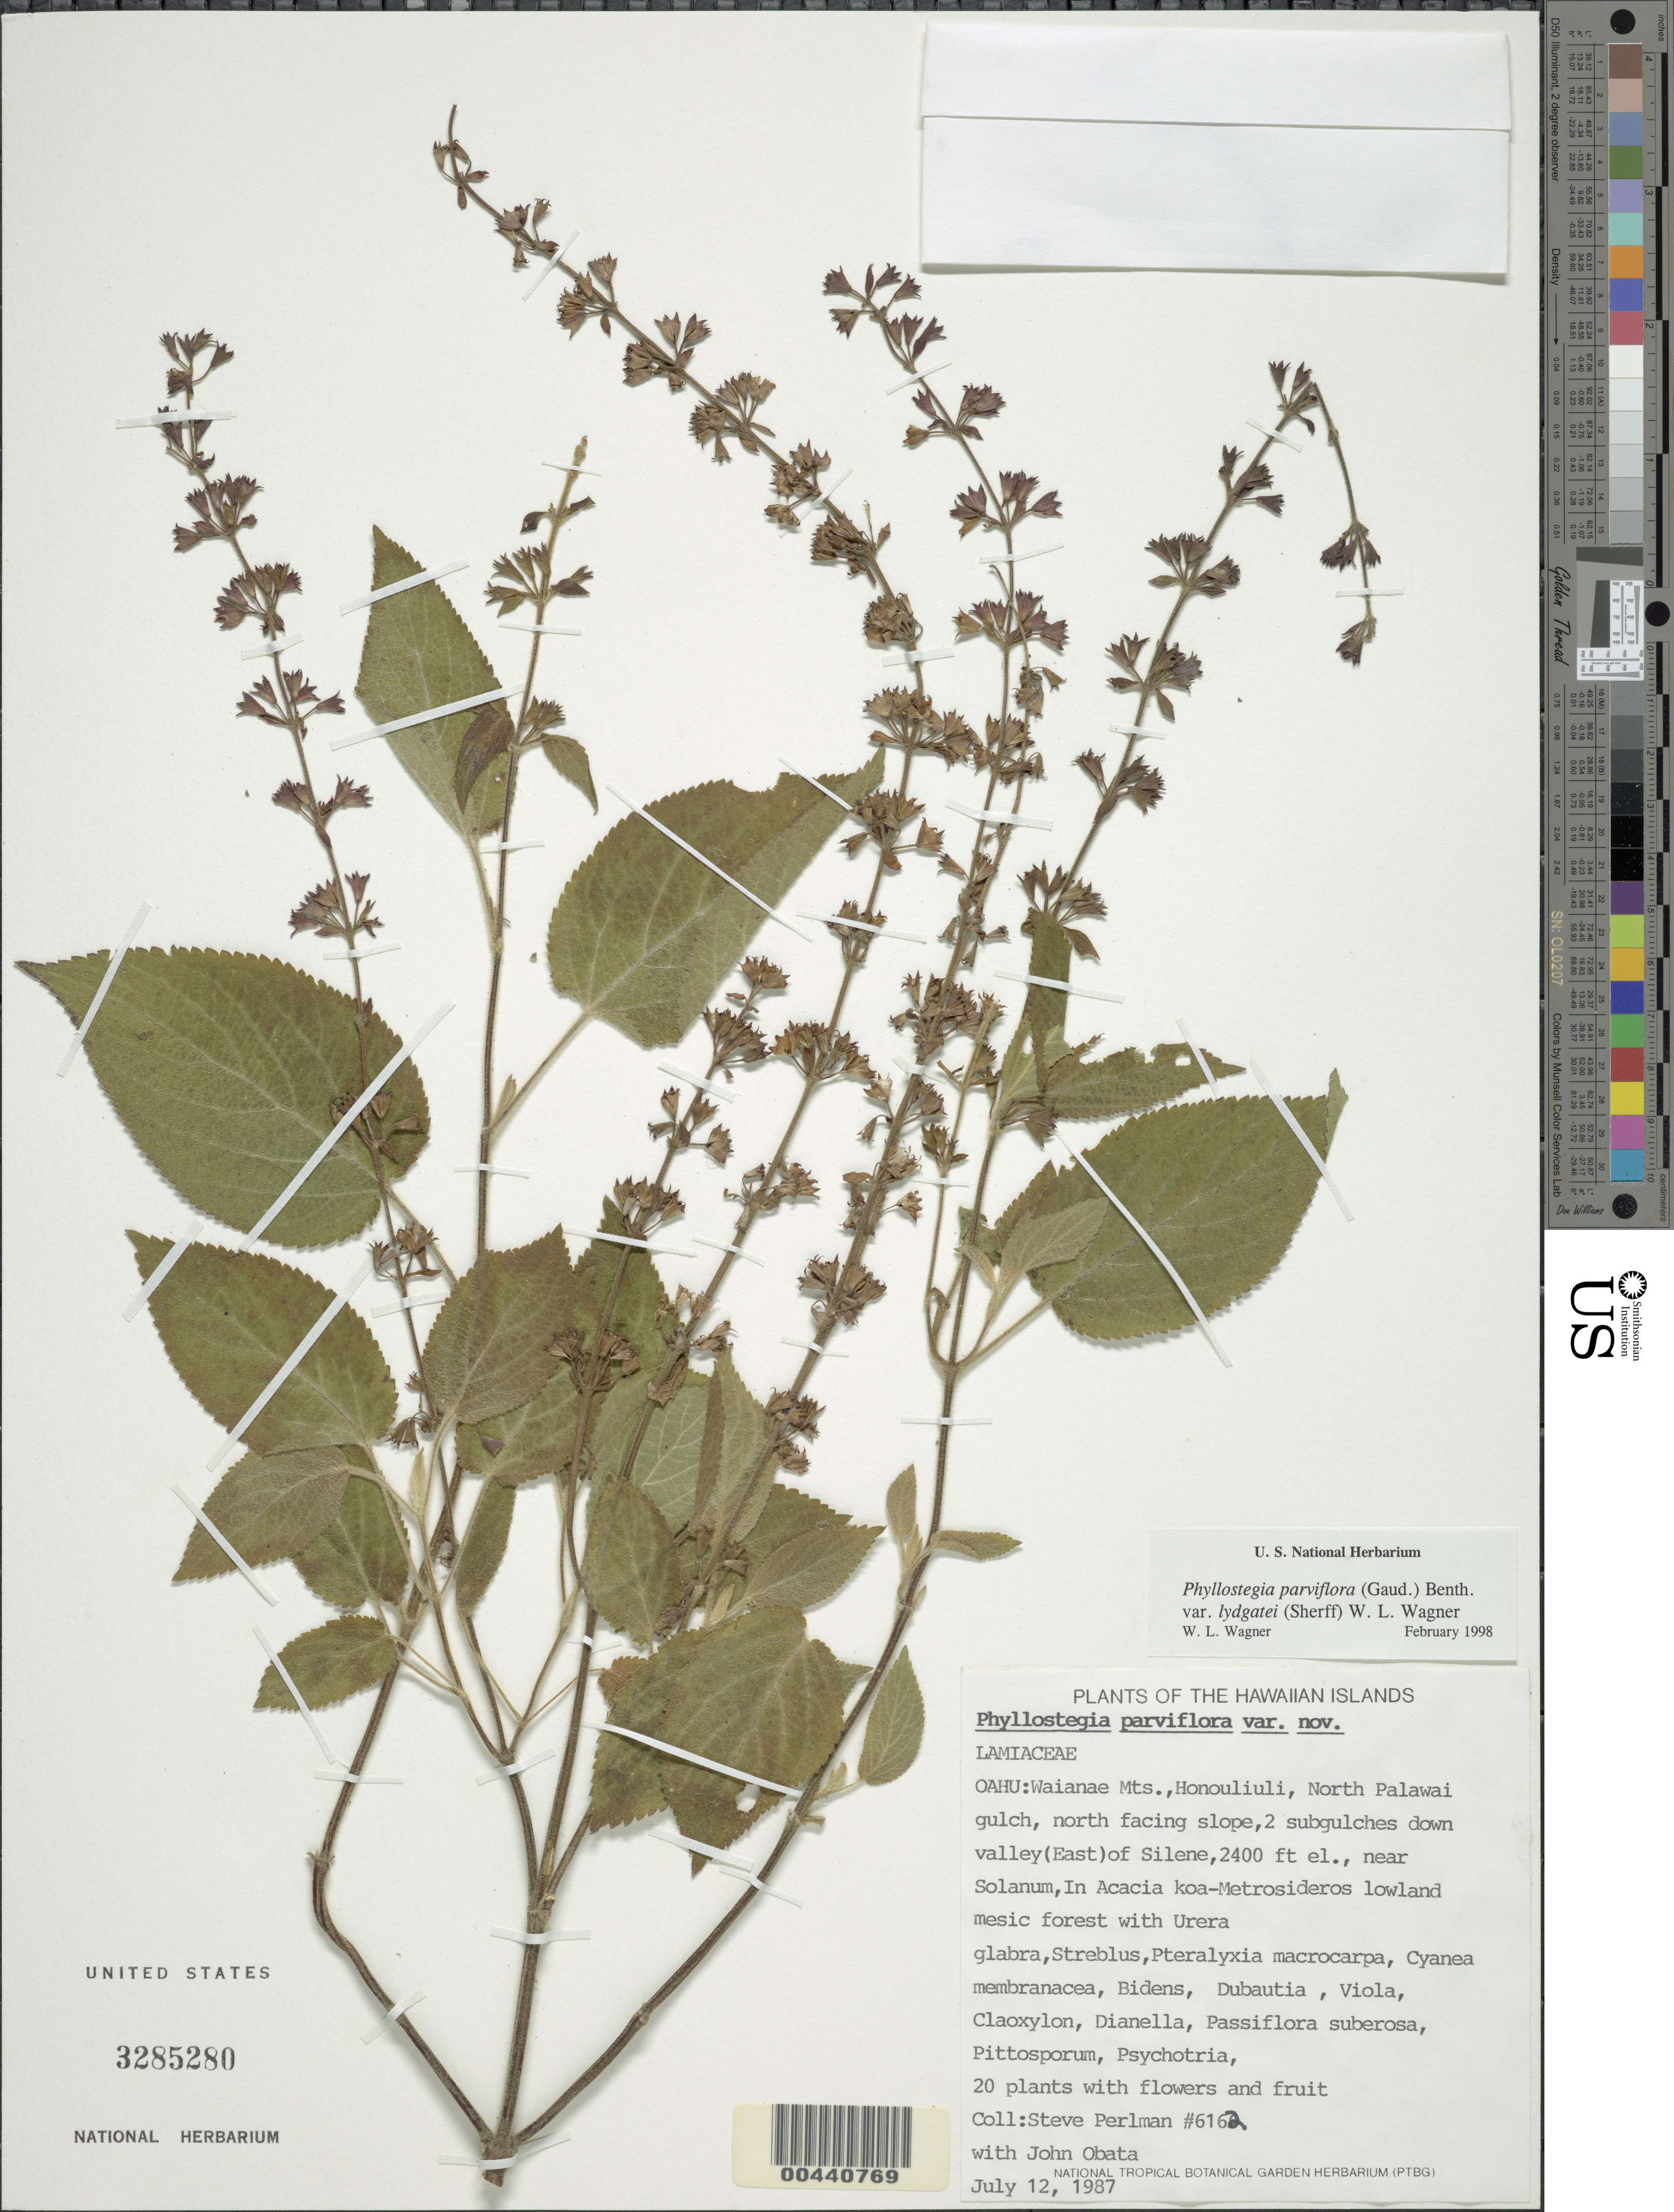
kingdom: Plantae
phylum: Tracheophyta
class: Magnoliopsida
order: Lamiales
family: Lamiaceae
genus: Phyllostegia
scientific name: Phyllostegia parviflora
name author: (Gaudich.) Benth.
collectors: S. P. Perlman & J. Obata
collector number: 6162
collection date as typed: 12 Jul 1987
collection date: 1987-07-12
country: United States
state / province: Hawaii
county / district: Honolulu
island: Oahu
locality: Waianae Mts., Honouliuli, N Palwai Gulch, N facing slope, 2 subgulches down valley E of Silene.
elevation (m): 732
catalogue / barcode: US 3285280